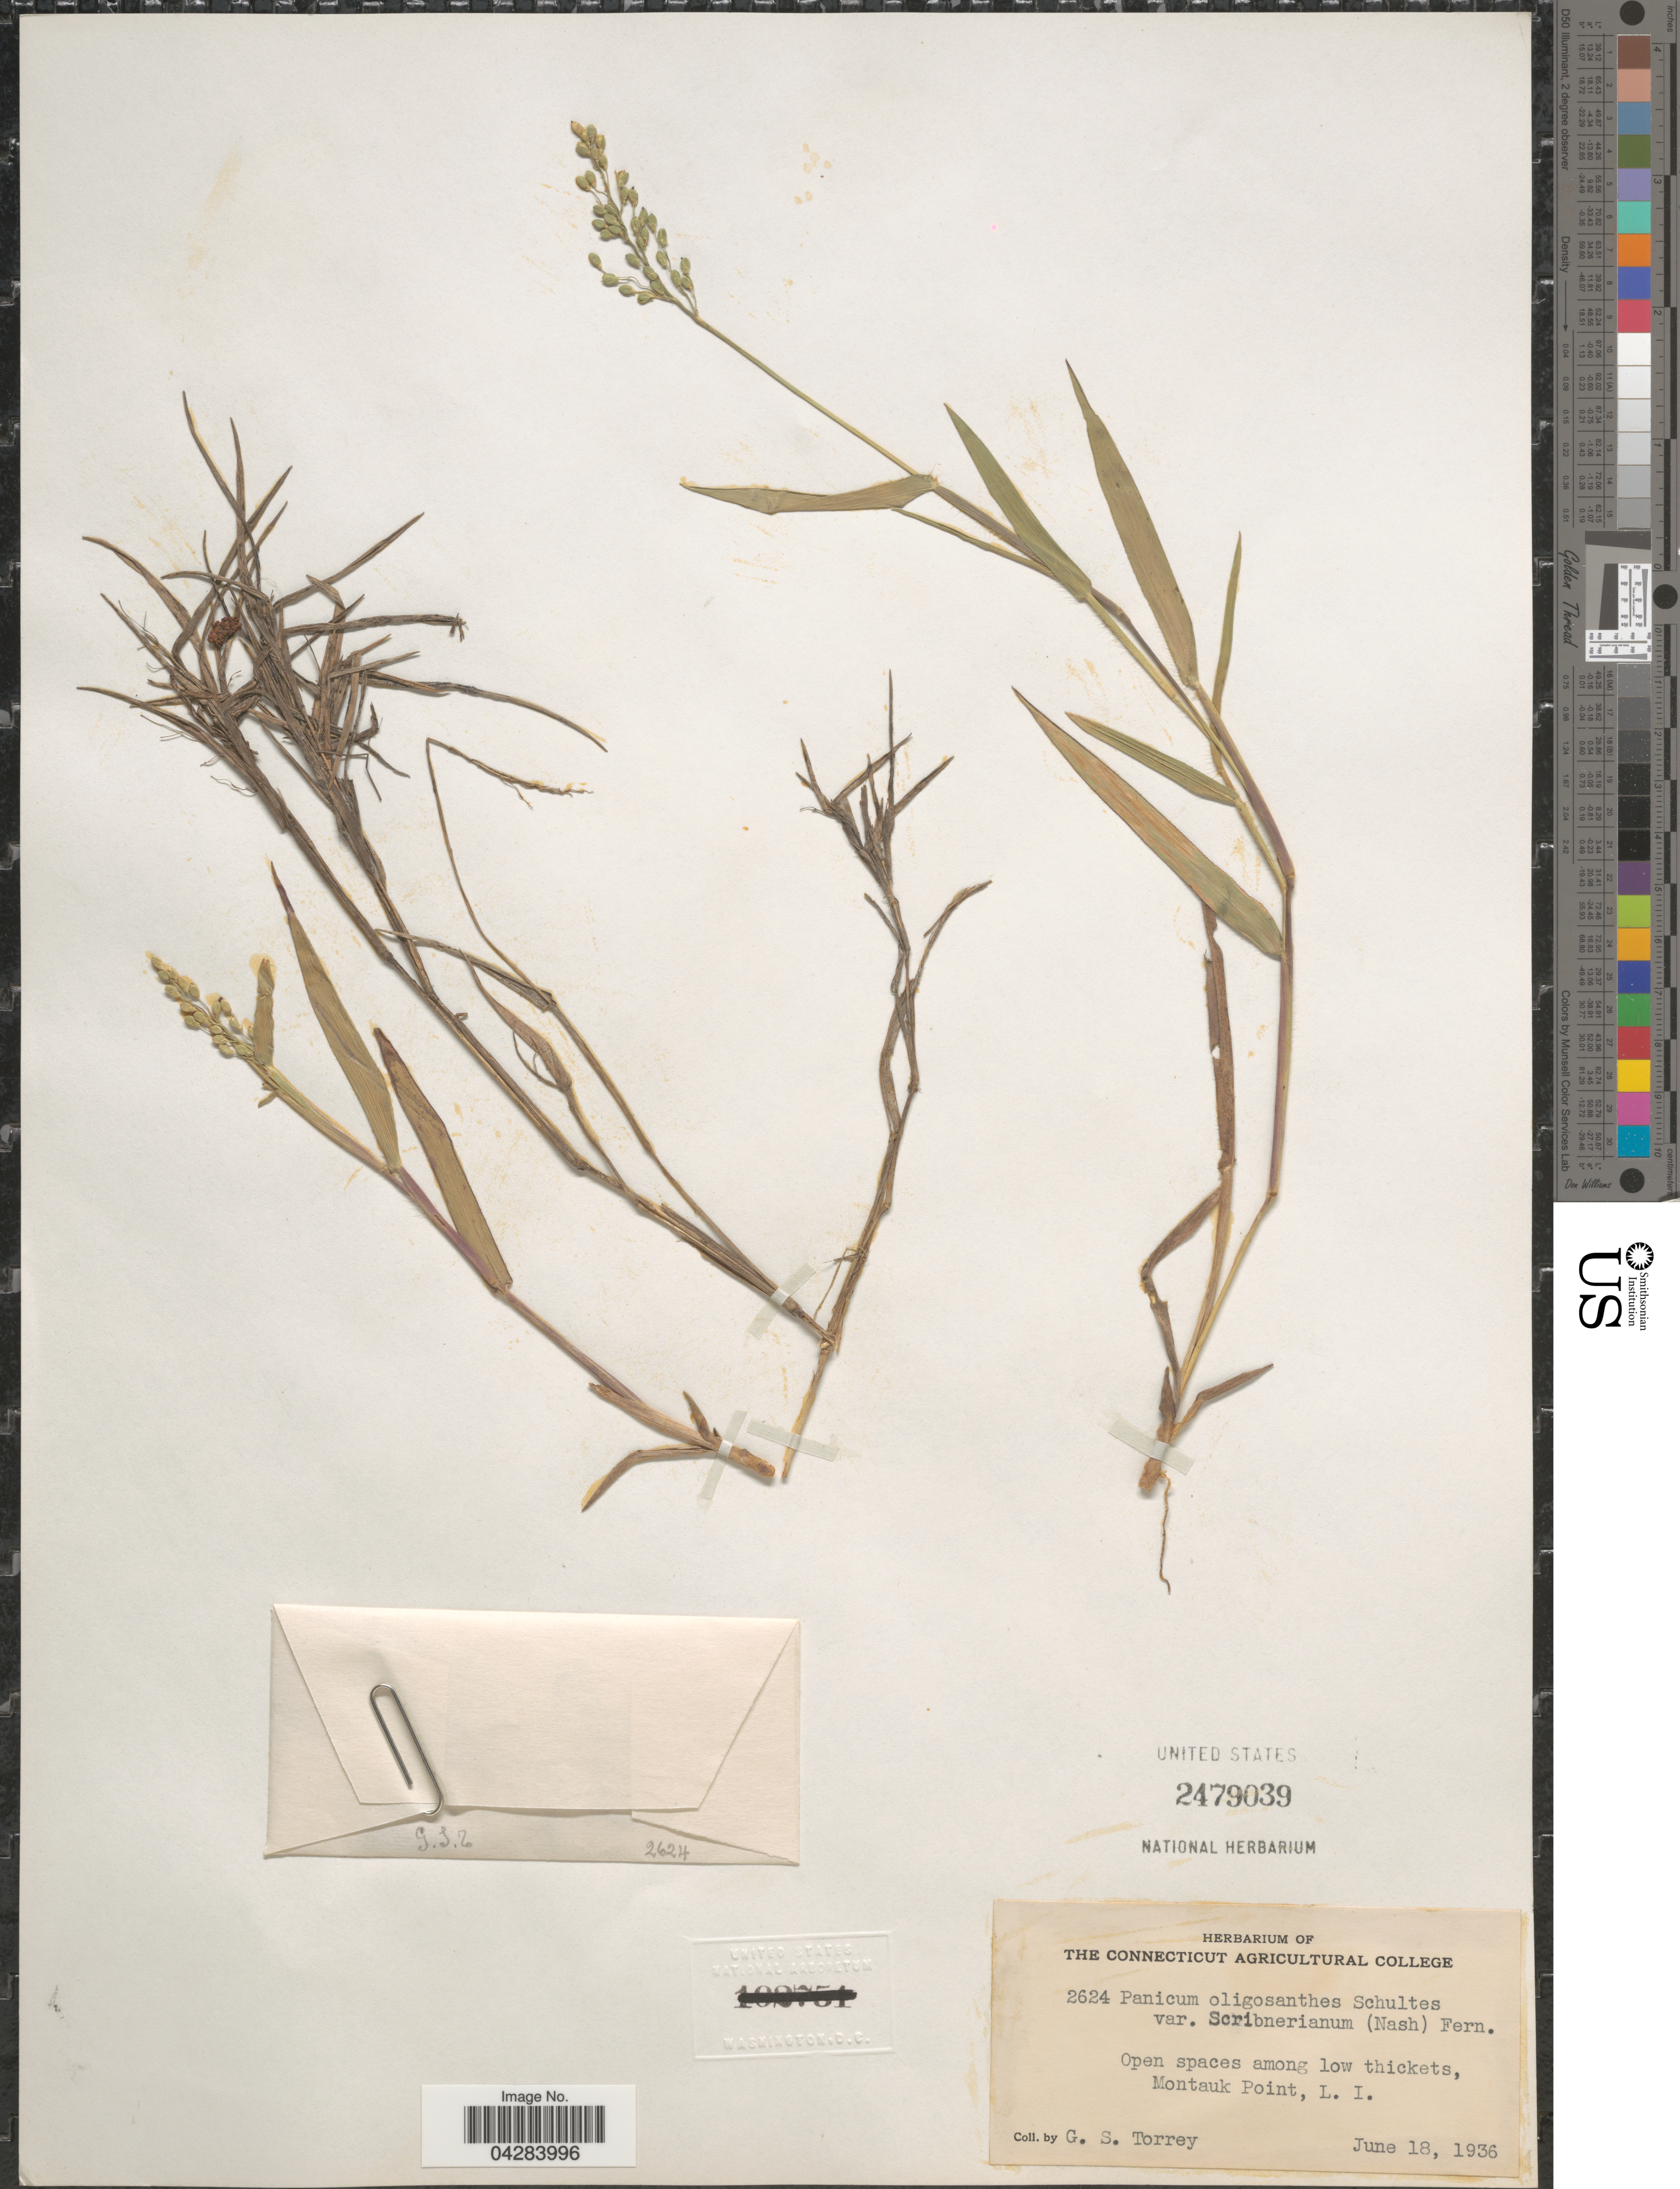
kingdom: Plantae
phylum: Tracheophyta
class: Liliopsida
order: Poales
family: Poaceae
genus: Dichanthelium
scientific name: Dichanthelium oligosanthes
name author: (Schult.) Gould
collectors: G. S. Torrey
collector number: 2624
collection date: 1936-06-18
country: United States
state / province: New York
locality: Open spaces among low thickets, Montauk Point, L. I.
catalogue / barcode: US 2479039